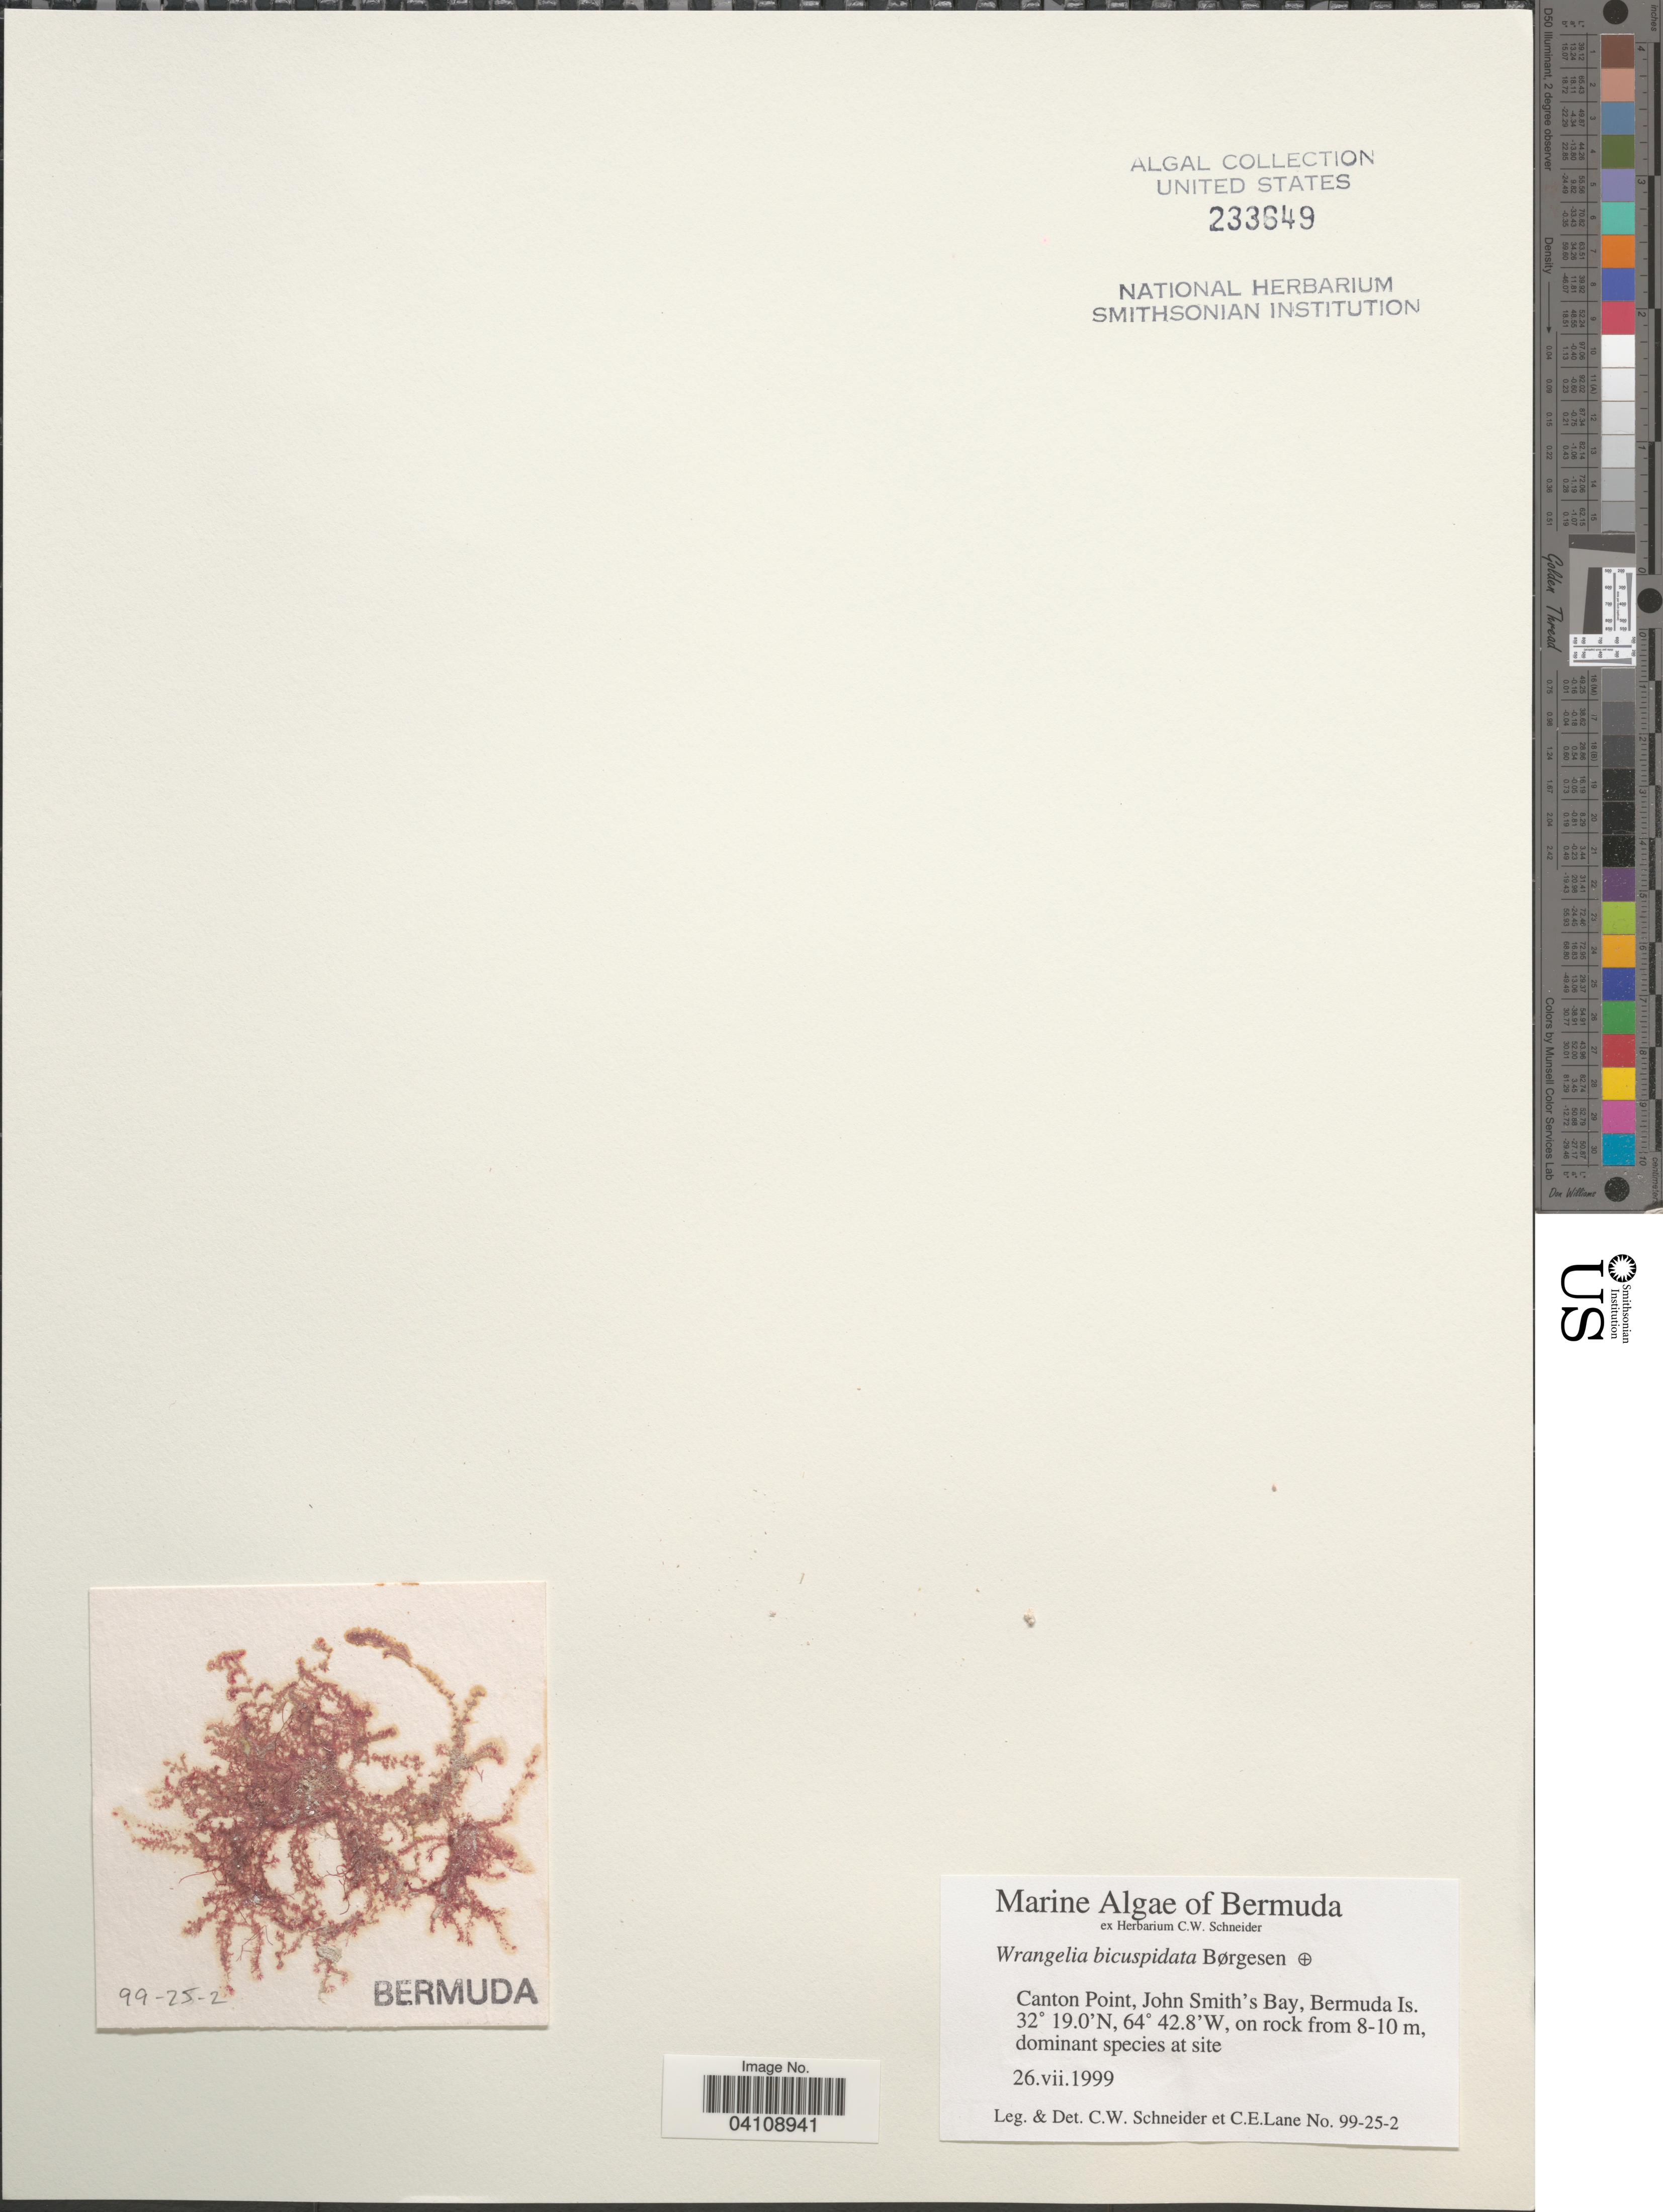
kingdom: Plantae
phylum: Rhodophyta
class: Florideophyceae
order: Ceramiales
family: Wrangeliaceae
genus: Wrangelia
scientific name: Wrangelia bicuspidata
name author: Børgesen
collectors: C. W.Schneider & C. E. Lane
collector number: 99-25-2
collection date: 1999-07-26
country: Bermuda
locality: Canton Point, John Smith's Bay, Bermuda Is.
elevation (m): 8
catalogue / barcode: US 233649